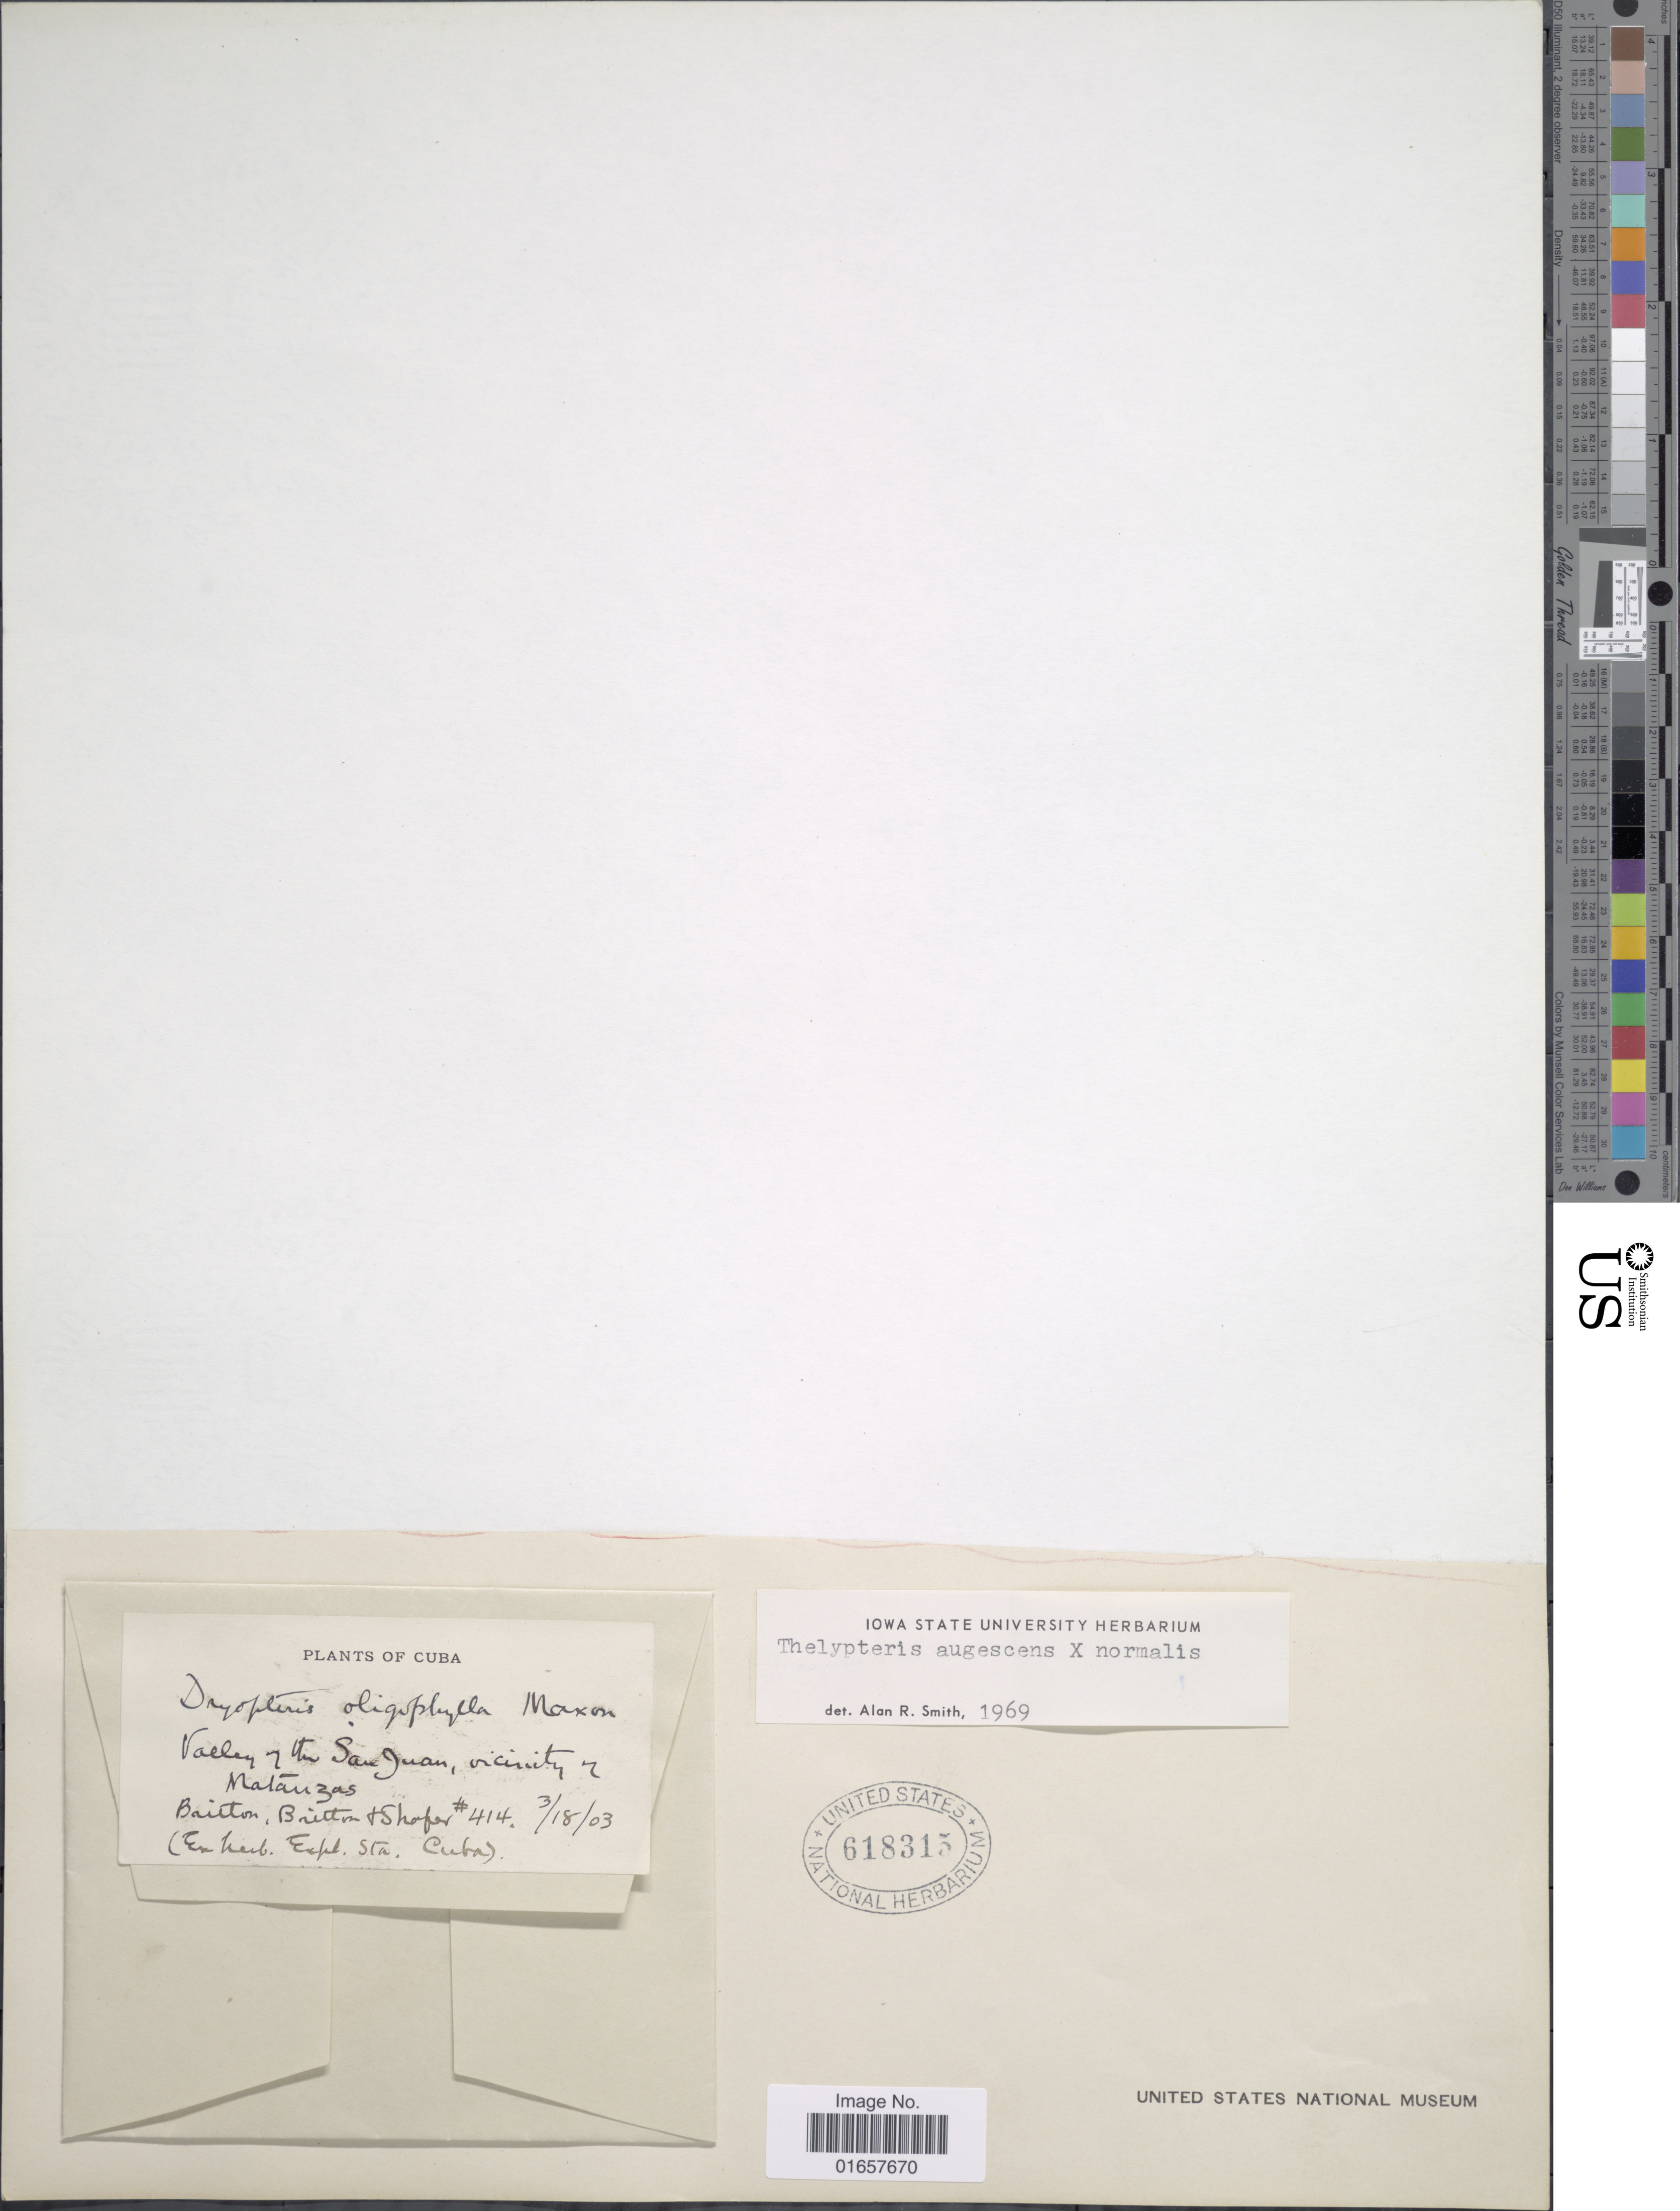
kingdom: Plantae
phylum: Tracheophyta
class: Polypodiopsida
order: Polypodiales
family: Thelypteridaceae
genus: Christella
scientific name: Christella augescens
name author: (Link) Pic. Serm.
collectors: Britton, --, Britton, -- & Shafer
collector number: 414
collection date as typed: Transcribed d/m/y: 18/3/3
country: Cuba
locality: Cuba, Valley of San Juan, vicinity y Matanzas .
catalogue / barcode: US 618315